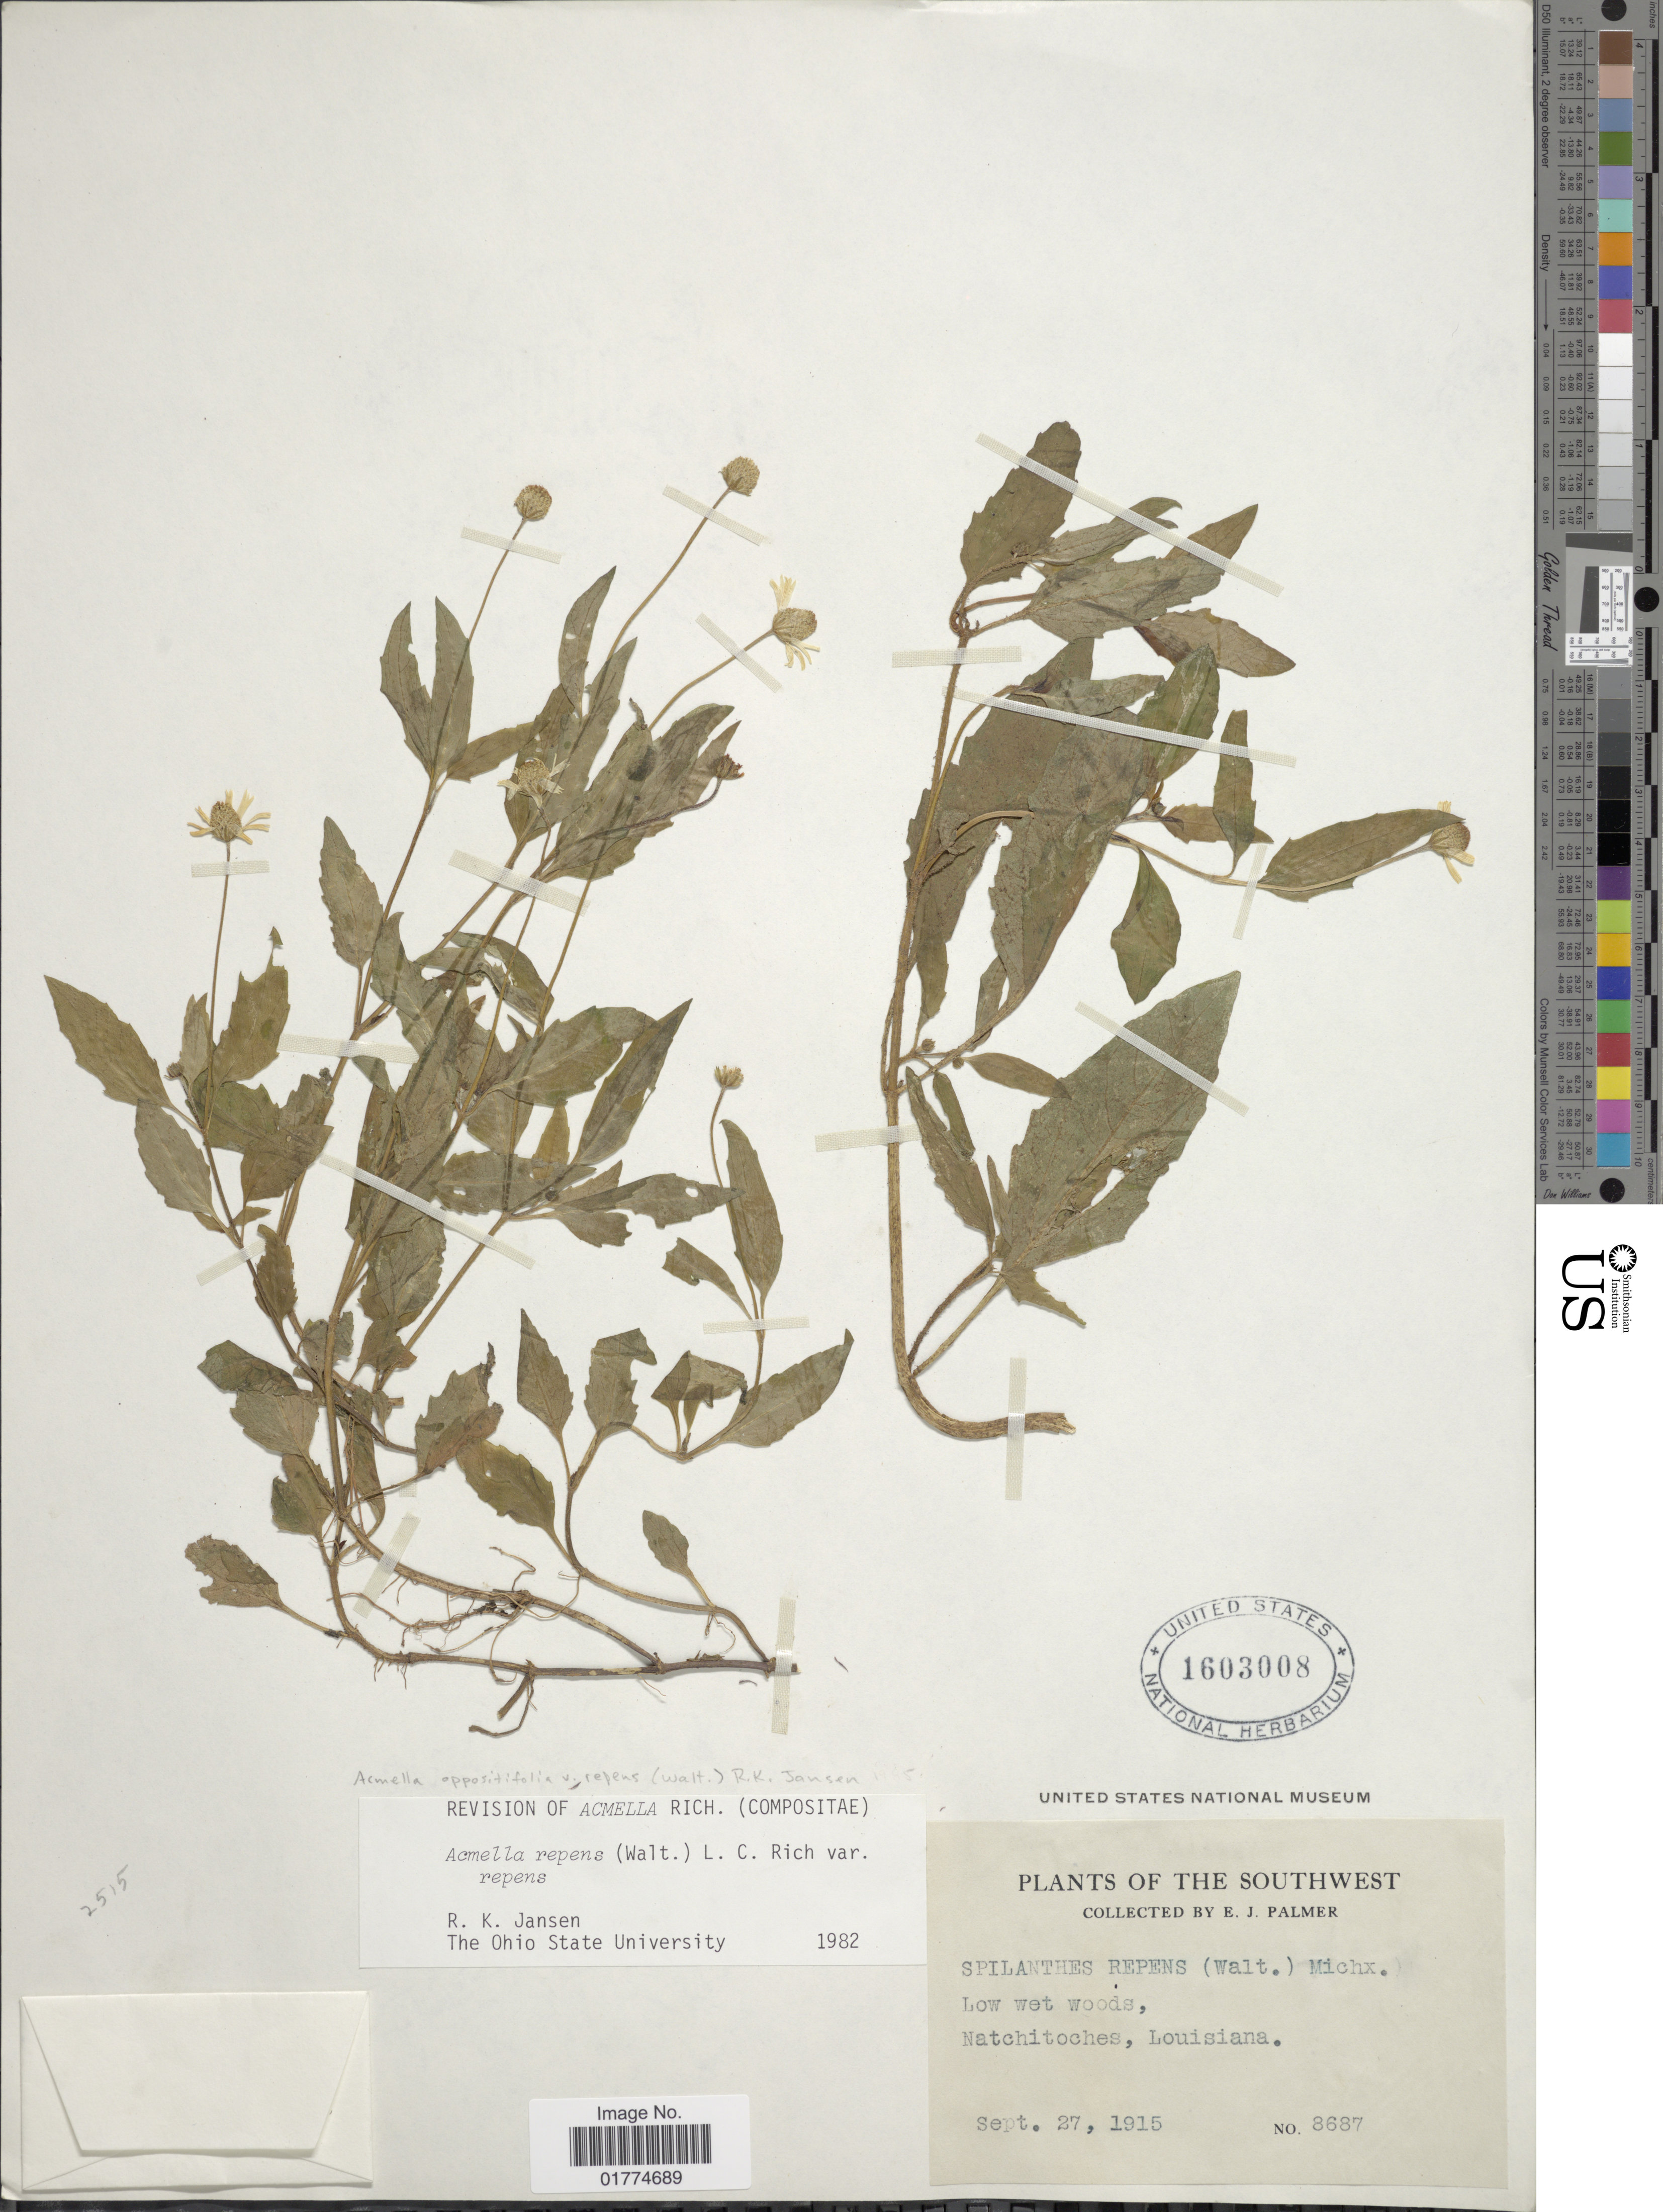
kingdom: Plantae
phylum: Tracheophyta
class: Magnoliopsida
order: Asterales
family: Asteraceae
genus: Acmella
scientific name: Acmella oppositifolia var. repens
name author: (Walter) R.K. Jansen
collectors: E. J. Palmer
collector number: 8687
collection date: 1915-09-27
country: United States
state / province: Louisiana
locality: Southwest. Natchitoches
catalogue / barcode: US 1603008